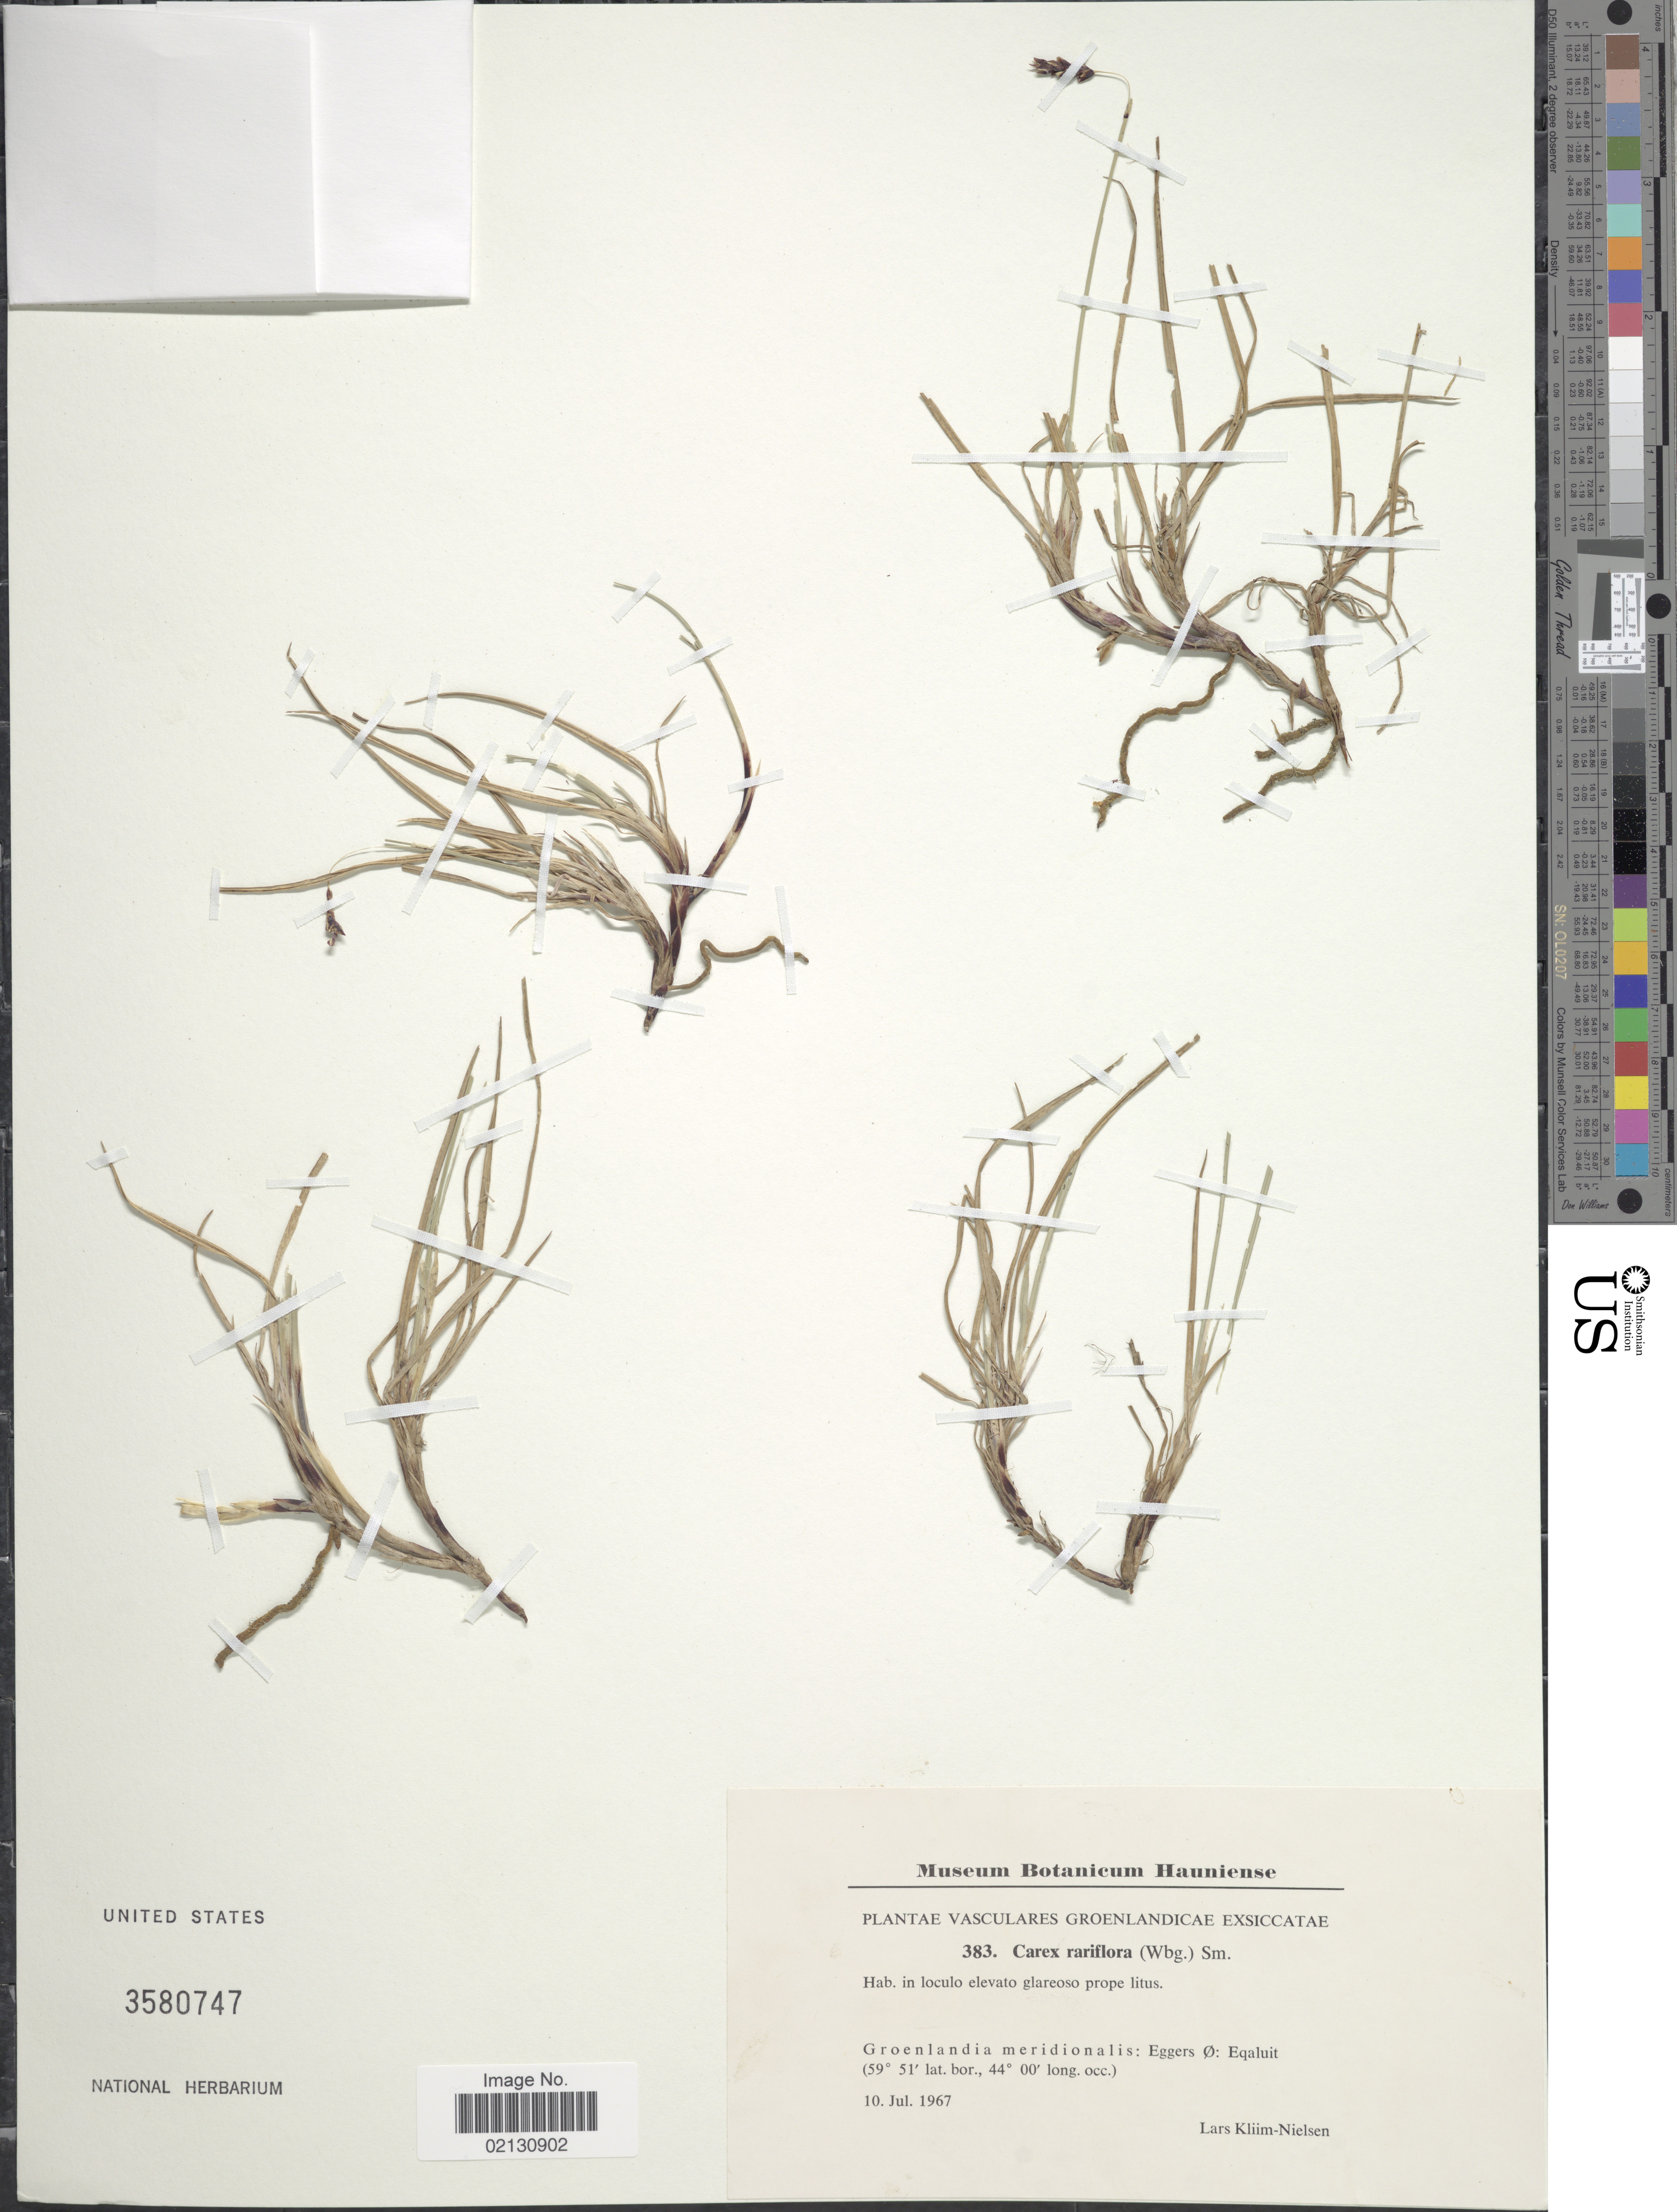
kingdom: Plantae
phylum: Tracheophyta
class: Liliopsida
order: Poales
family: Cyperaceae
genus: Carex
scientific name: Carex rariflora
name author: (Wahlenb.) Sm.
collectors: L. Kliim-Nielsen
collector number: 383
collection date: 1967-07-10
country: Greenland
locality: Vasculares Groenlandicae. Groenlandia meridionalis: Eggers Ø: Eqaluit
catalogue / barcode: US 3580747